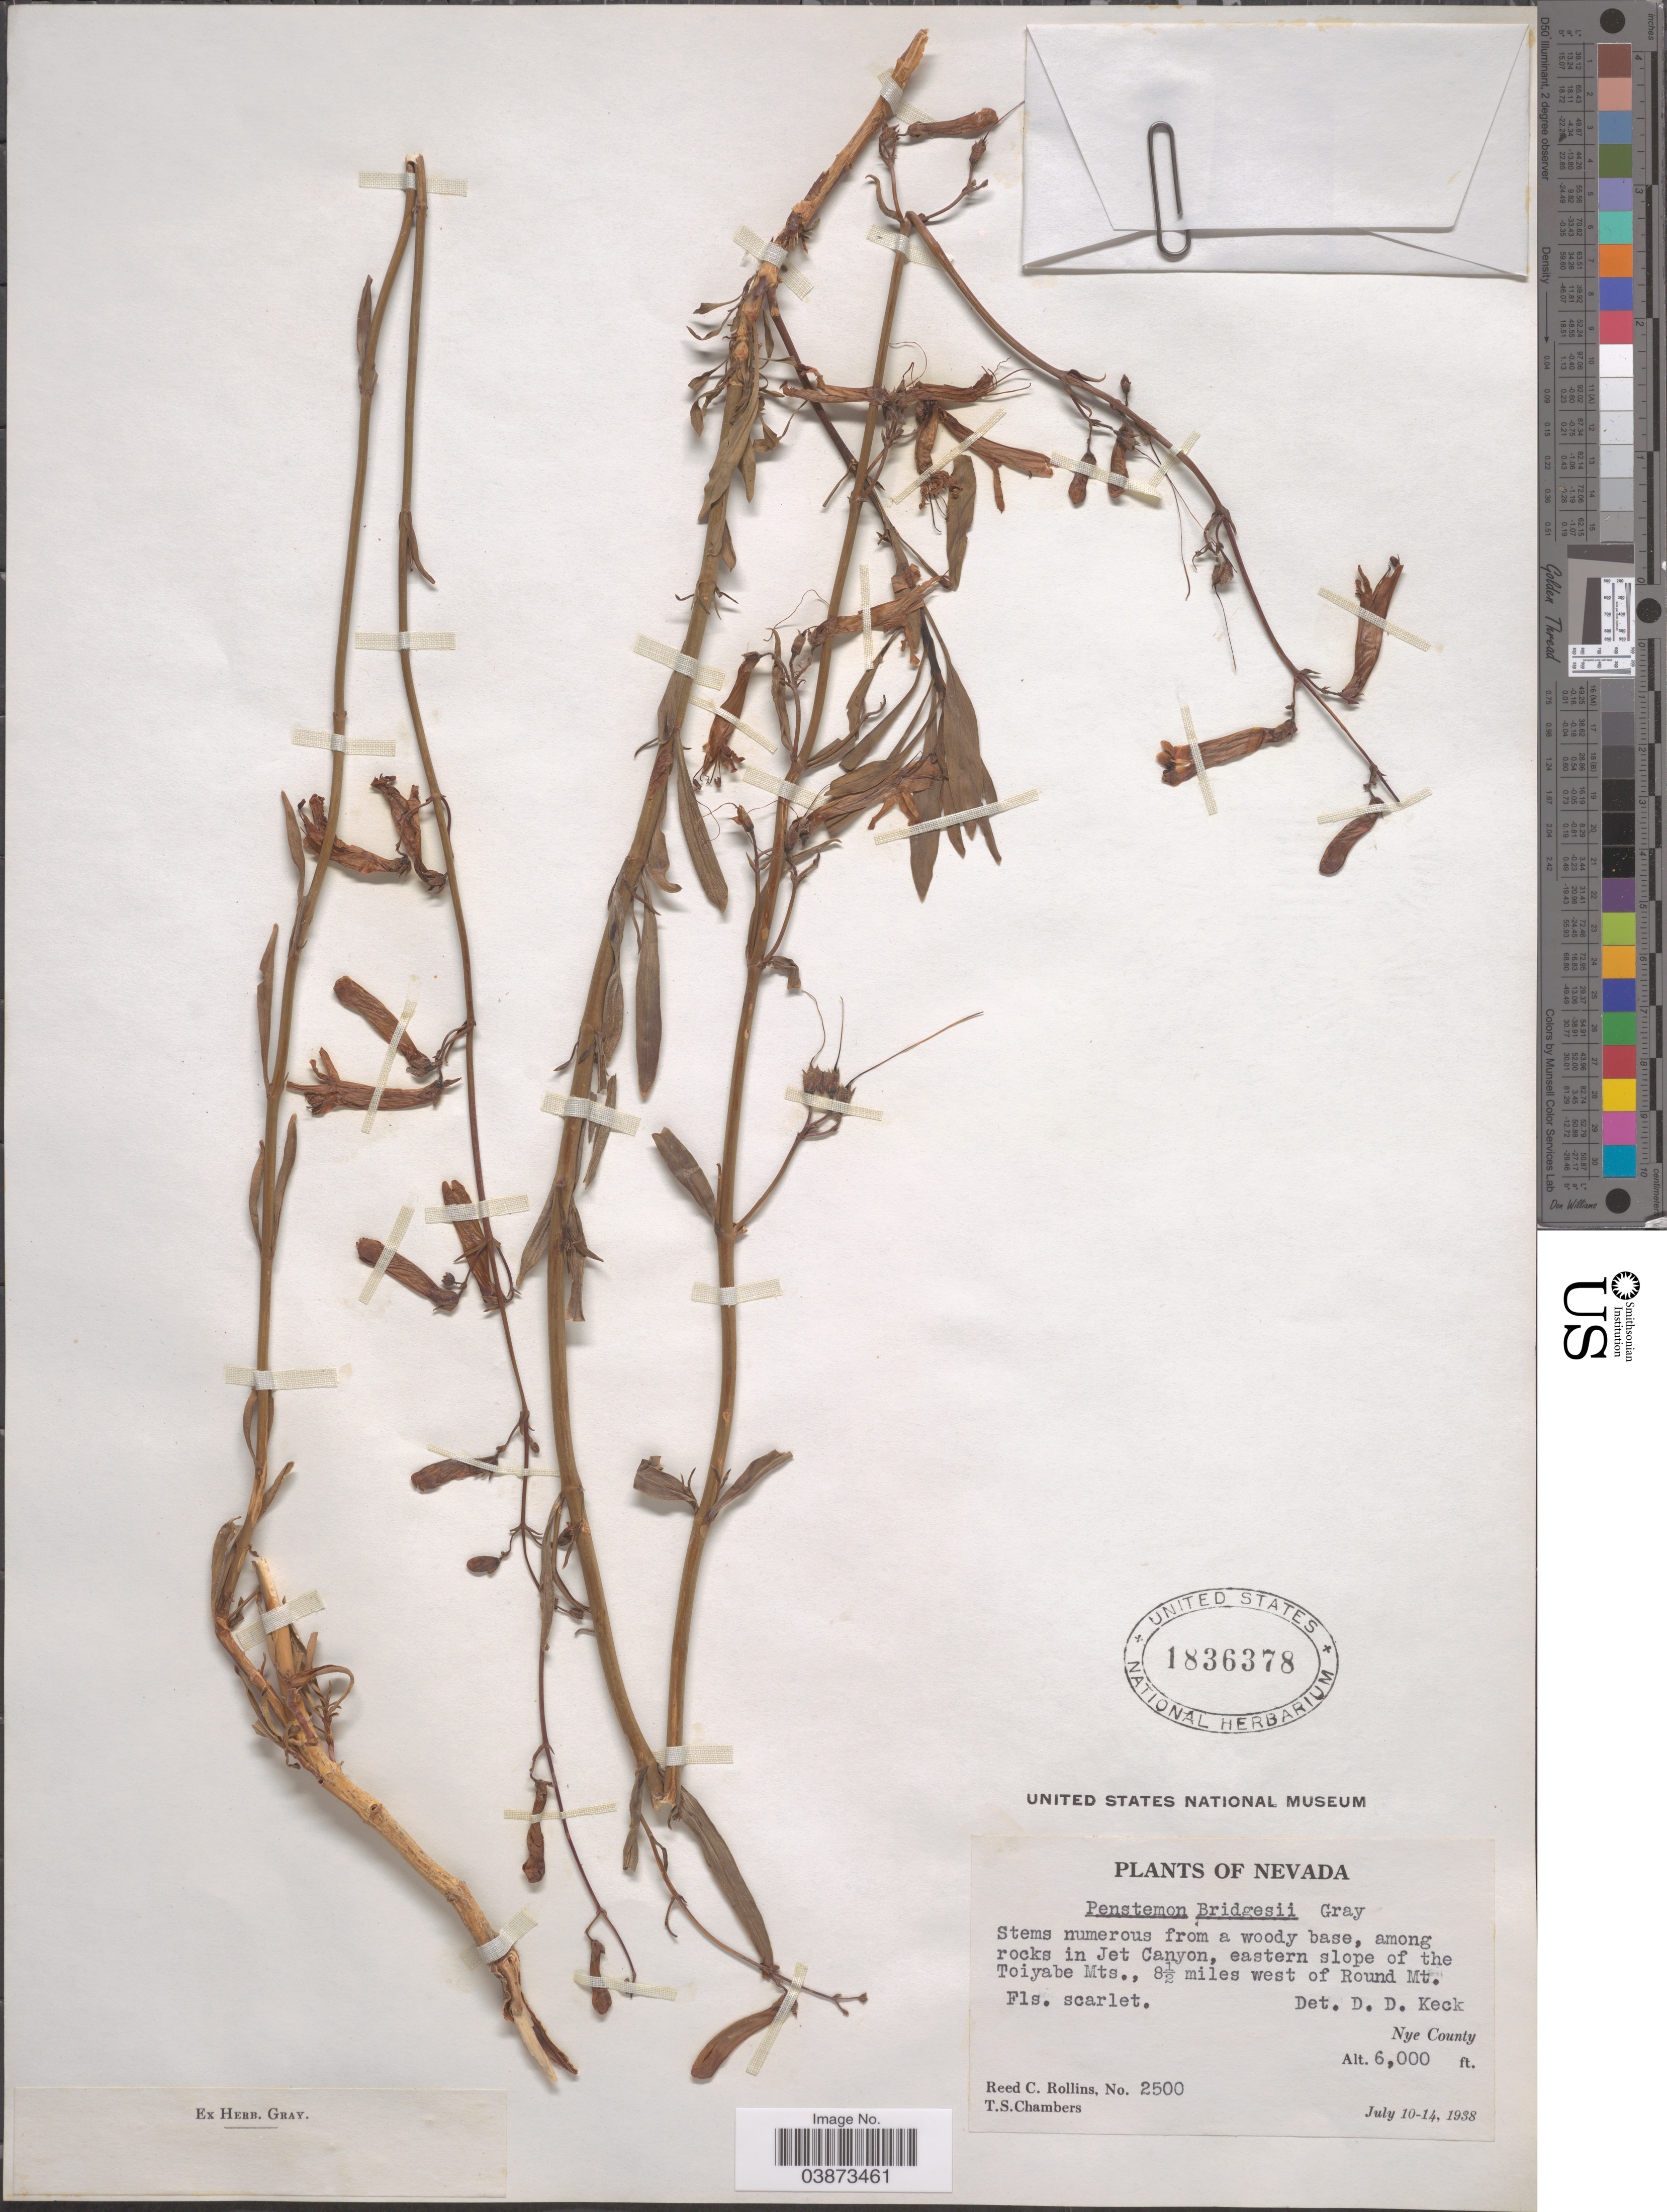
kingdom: Plantae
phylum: Tracheophyta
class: Magnoliopsida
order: Lamiales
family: Plantaginaceae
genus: Penstemon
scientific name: Penstemon bridgesii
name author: A. Gray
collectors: R. C. Rollins & T. Chambers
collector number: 2500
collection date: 1938-07-10/1938-07-14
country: United States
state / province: Nevada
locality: Among rocks in Jet Canyon, eastern slope of the Toiyabe Mts., 8½ miles west of Round Mt. Nye County.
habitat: among rocks in canyon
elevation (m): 1829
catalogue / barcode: US 1836378